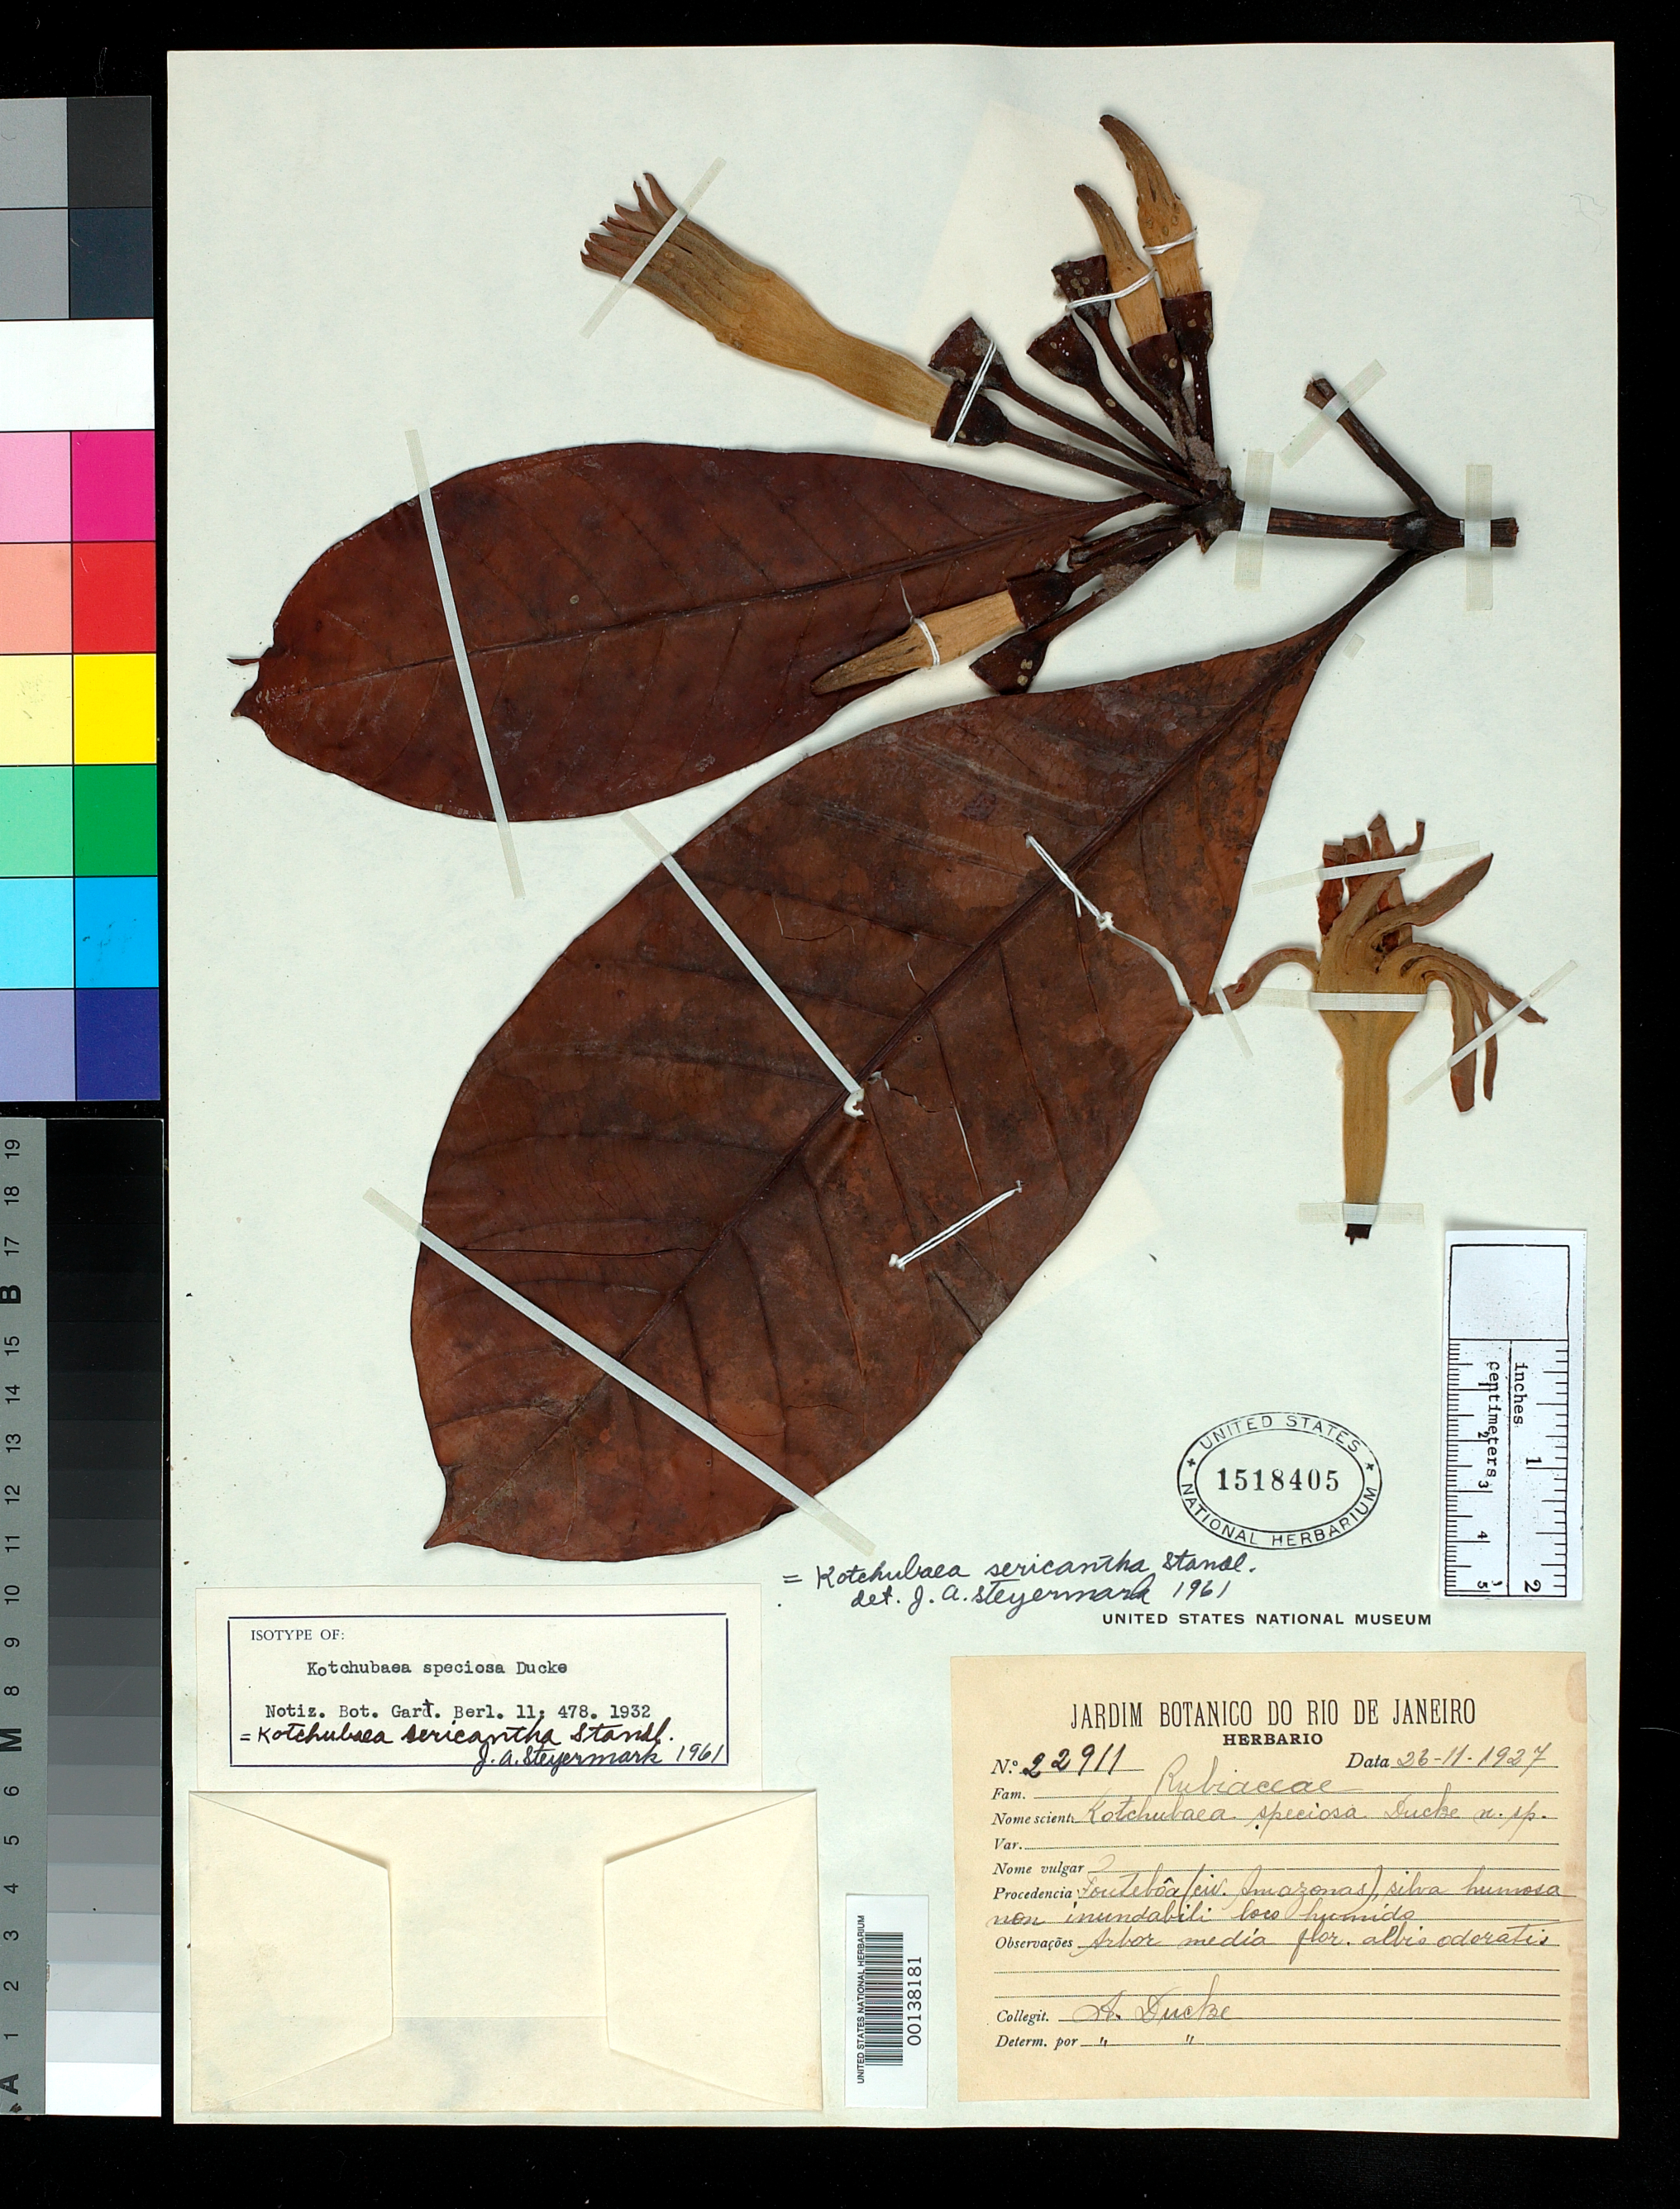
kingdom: Plantae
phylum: Tracheophyta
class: Magnoliopsida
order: Gentianales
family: Rubiaceae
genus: Kotchubaea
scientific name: Kotchubaea speciosa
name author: Ducke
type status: Isotype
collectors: A. Ducke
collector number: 22911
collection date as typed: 26 Nov 1927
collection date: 1927-11-26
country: Brazil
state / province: Amazonas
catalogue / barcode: US 1518405